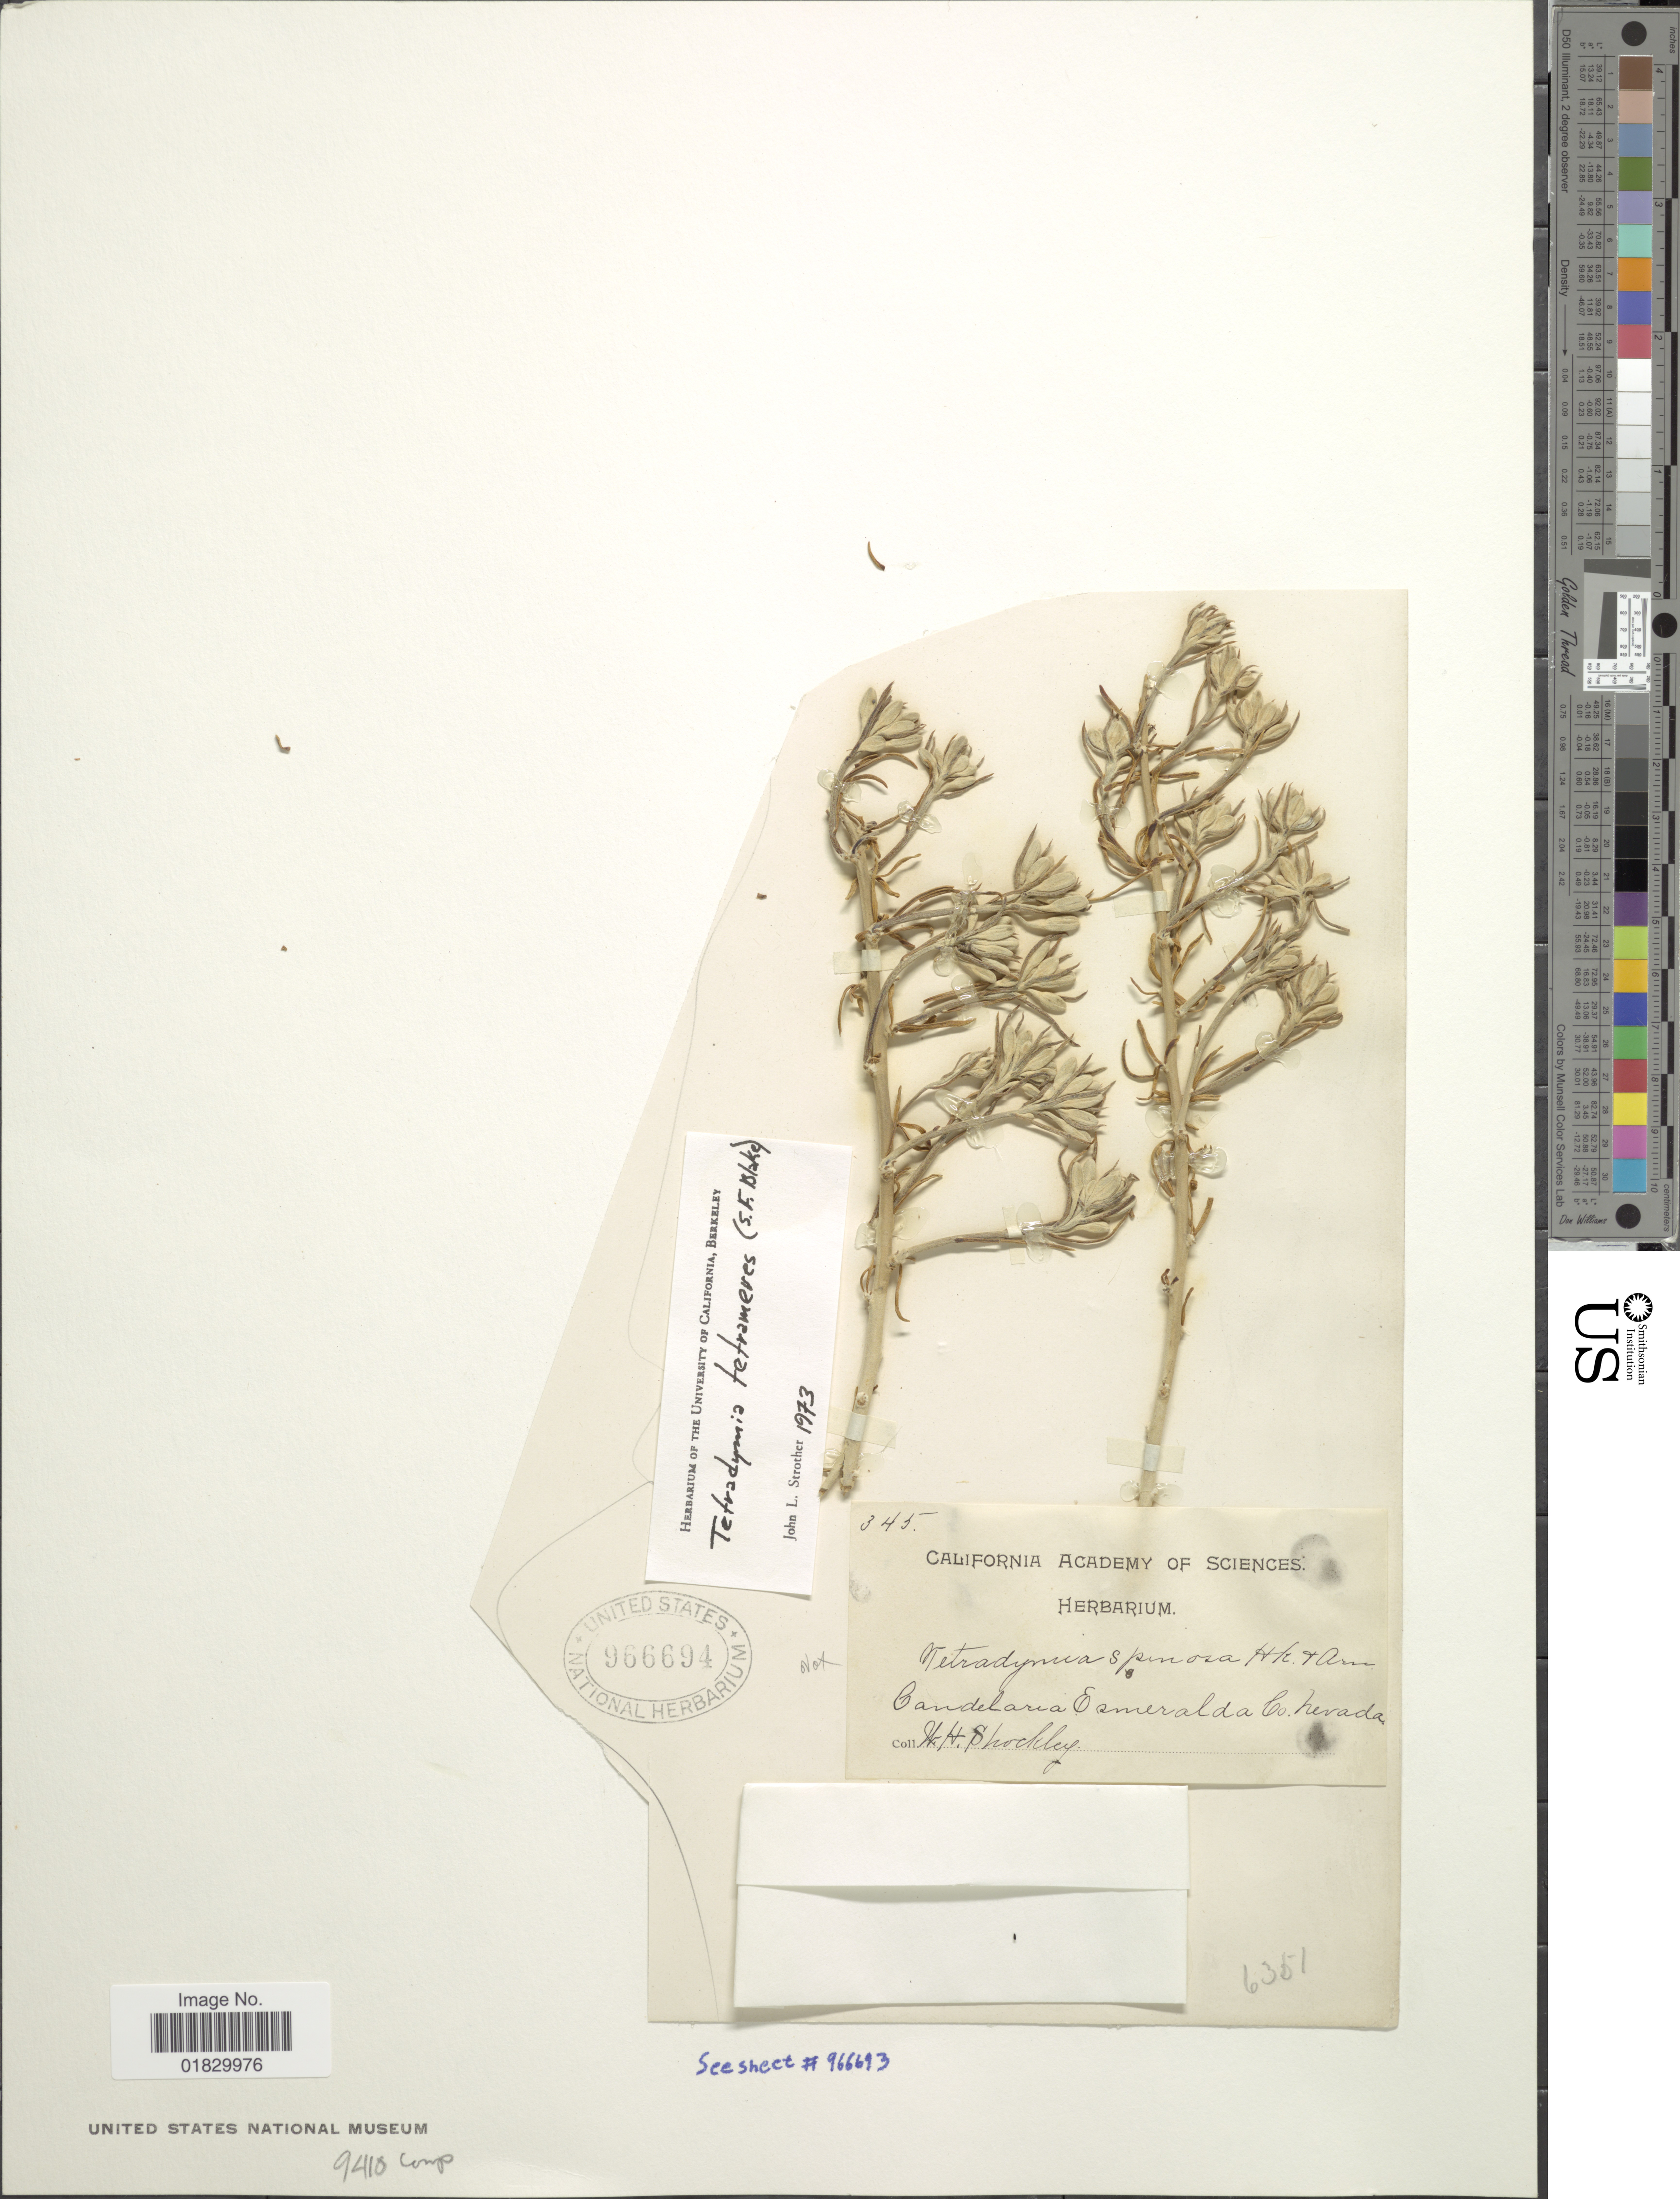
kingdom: Plantae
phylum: Tracheophyta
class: Magnoliopsida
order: Asterales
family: Asteraceae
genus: Tetradymia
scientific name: Tetradymia tetrameres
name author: (S.F. Blake) Strother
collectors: W. Shockley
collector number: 345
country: United States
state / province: Nevada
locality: Candelaria Esmeralda Co., Nevada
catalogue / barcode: US 966694